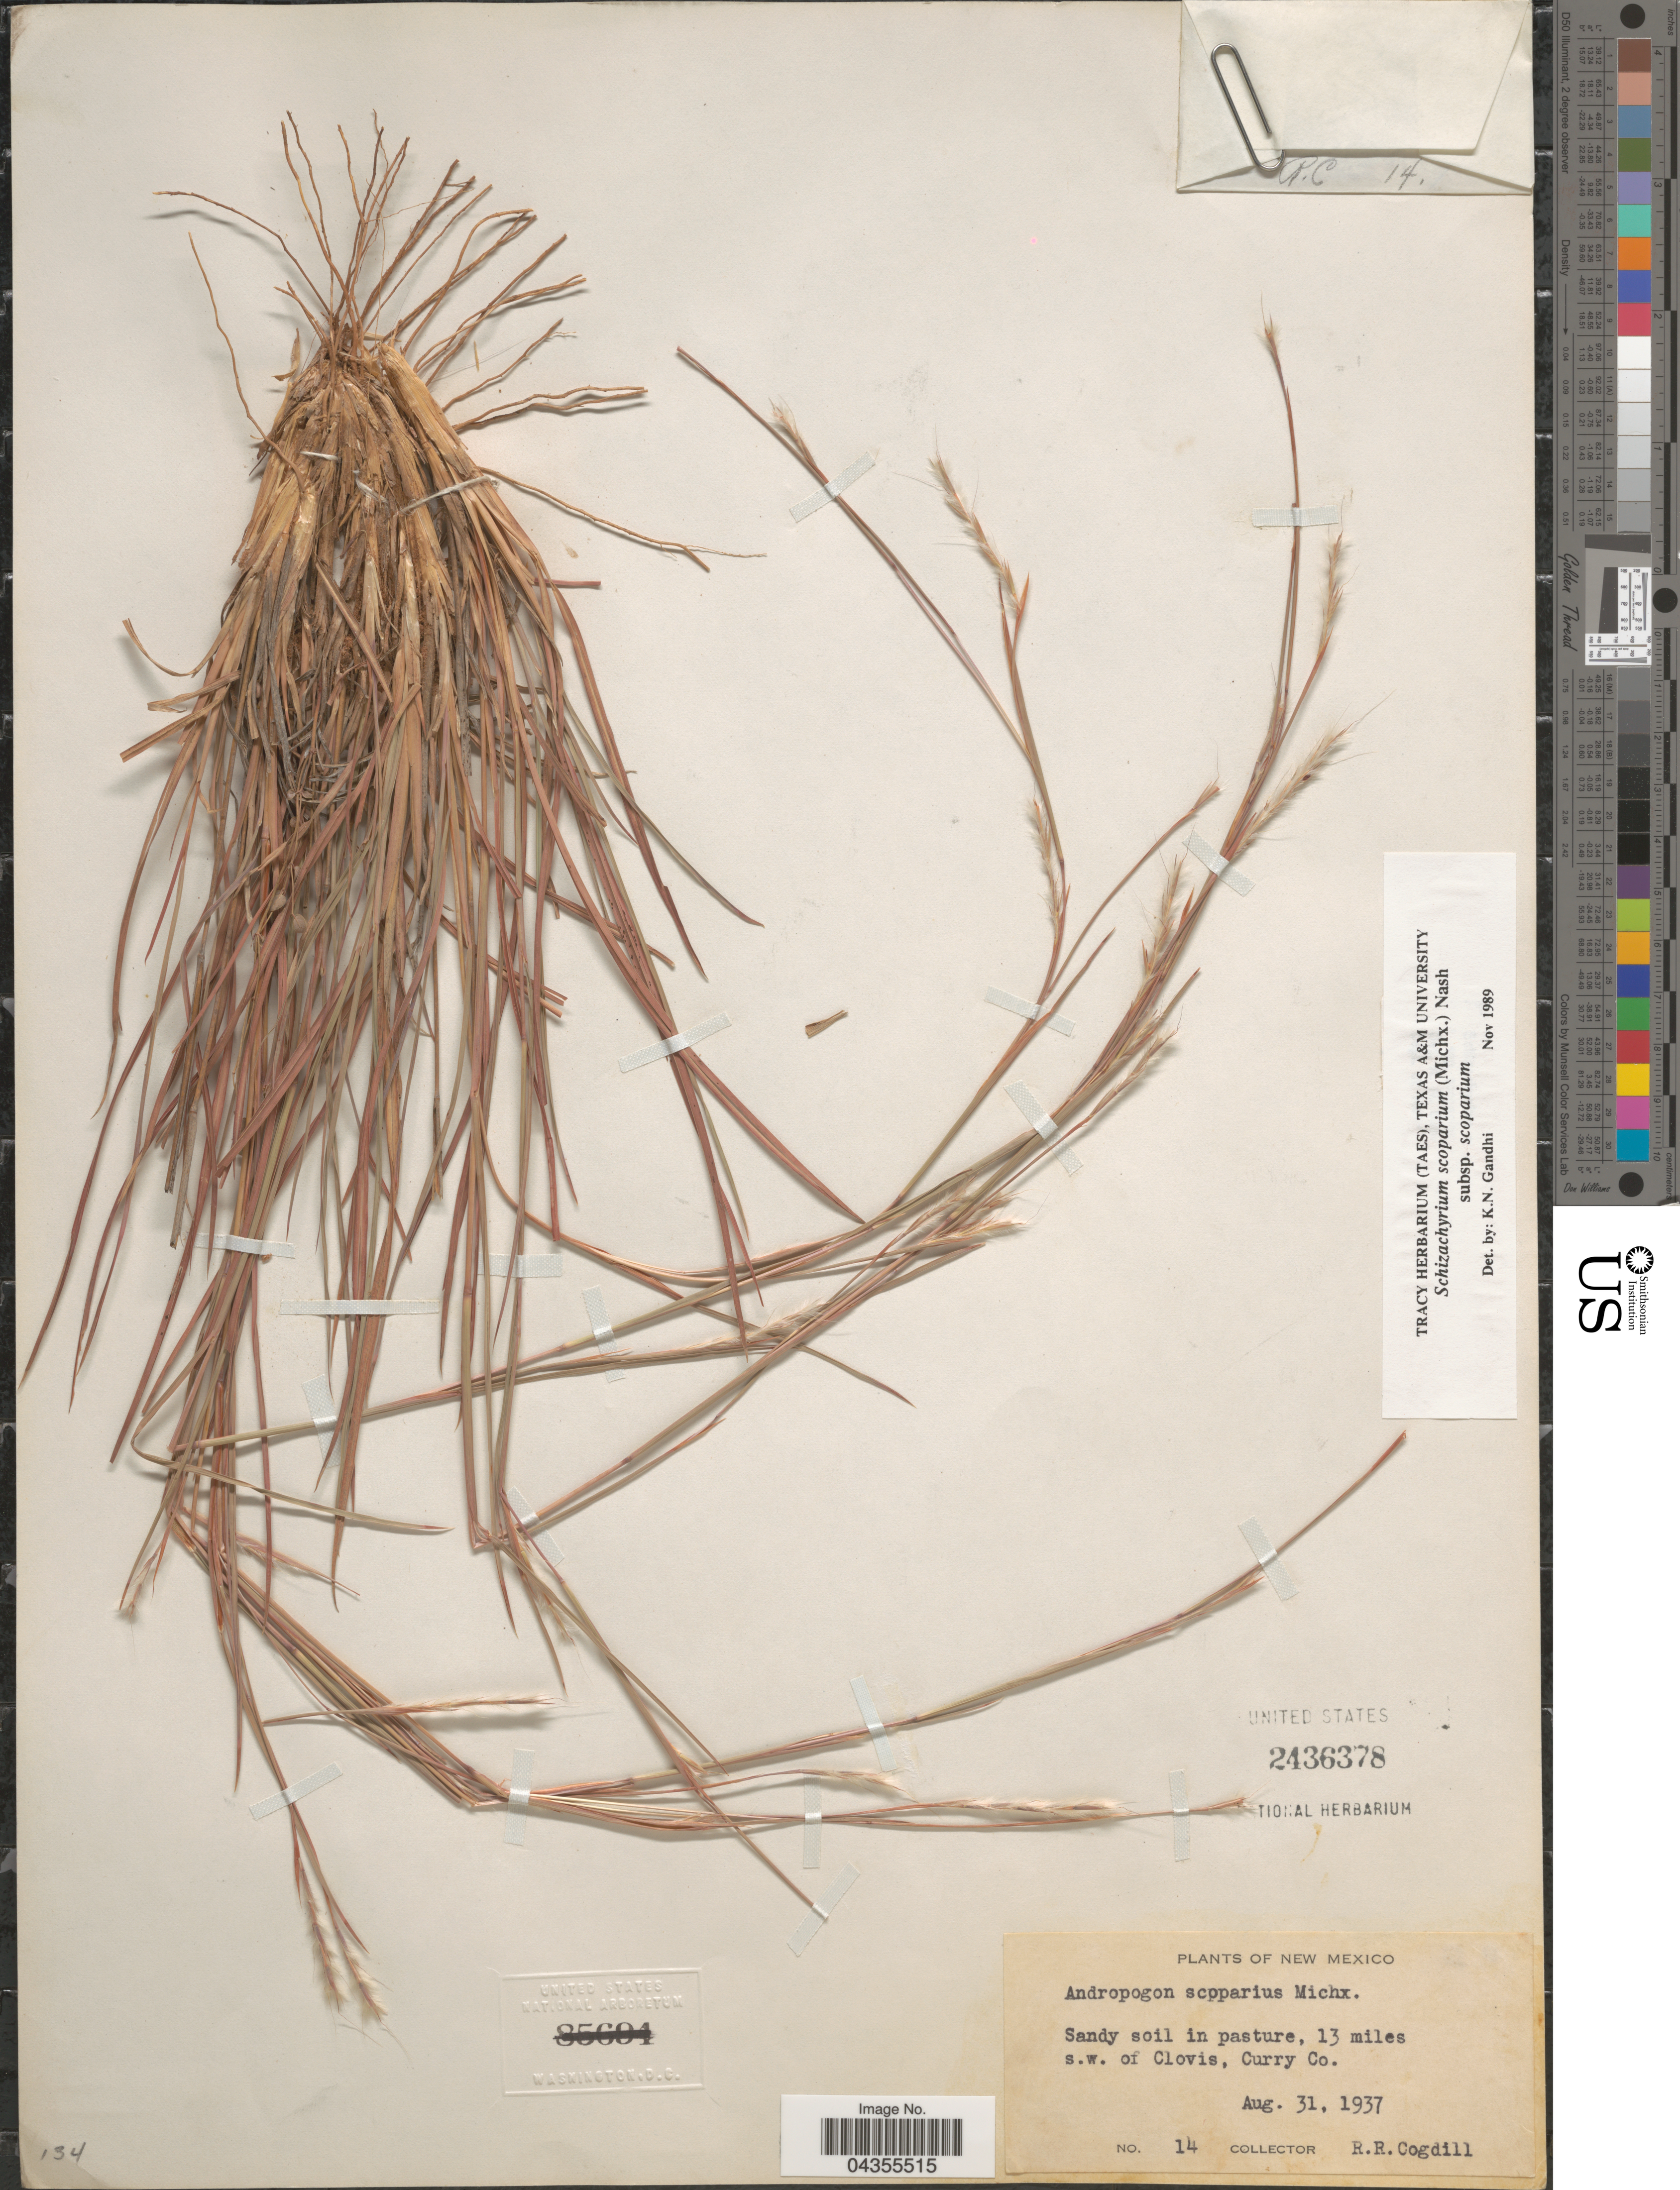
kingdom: Plantae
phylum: Tracheophyta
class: Liliopsida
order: Poales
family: Poaceae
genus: Schizachyrium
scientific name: Schizachyrium scoparium var. scoparium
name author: (Michx.) Nash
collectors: R. Cogdell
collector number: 14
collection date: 1937-08-31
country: United States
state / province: New Mexico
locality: Sandy soil in pasture, 13 miles s.w. of Clovis, Curry Co.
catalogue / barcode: US 2436378